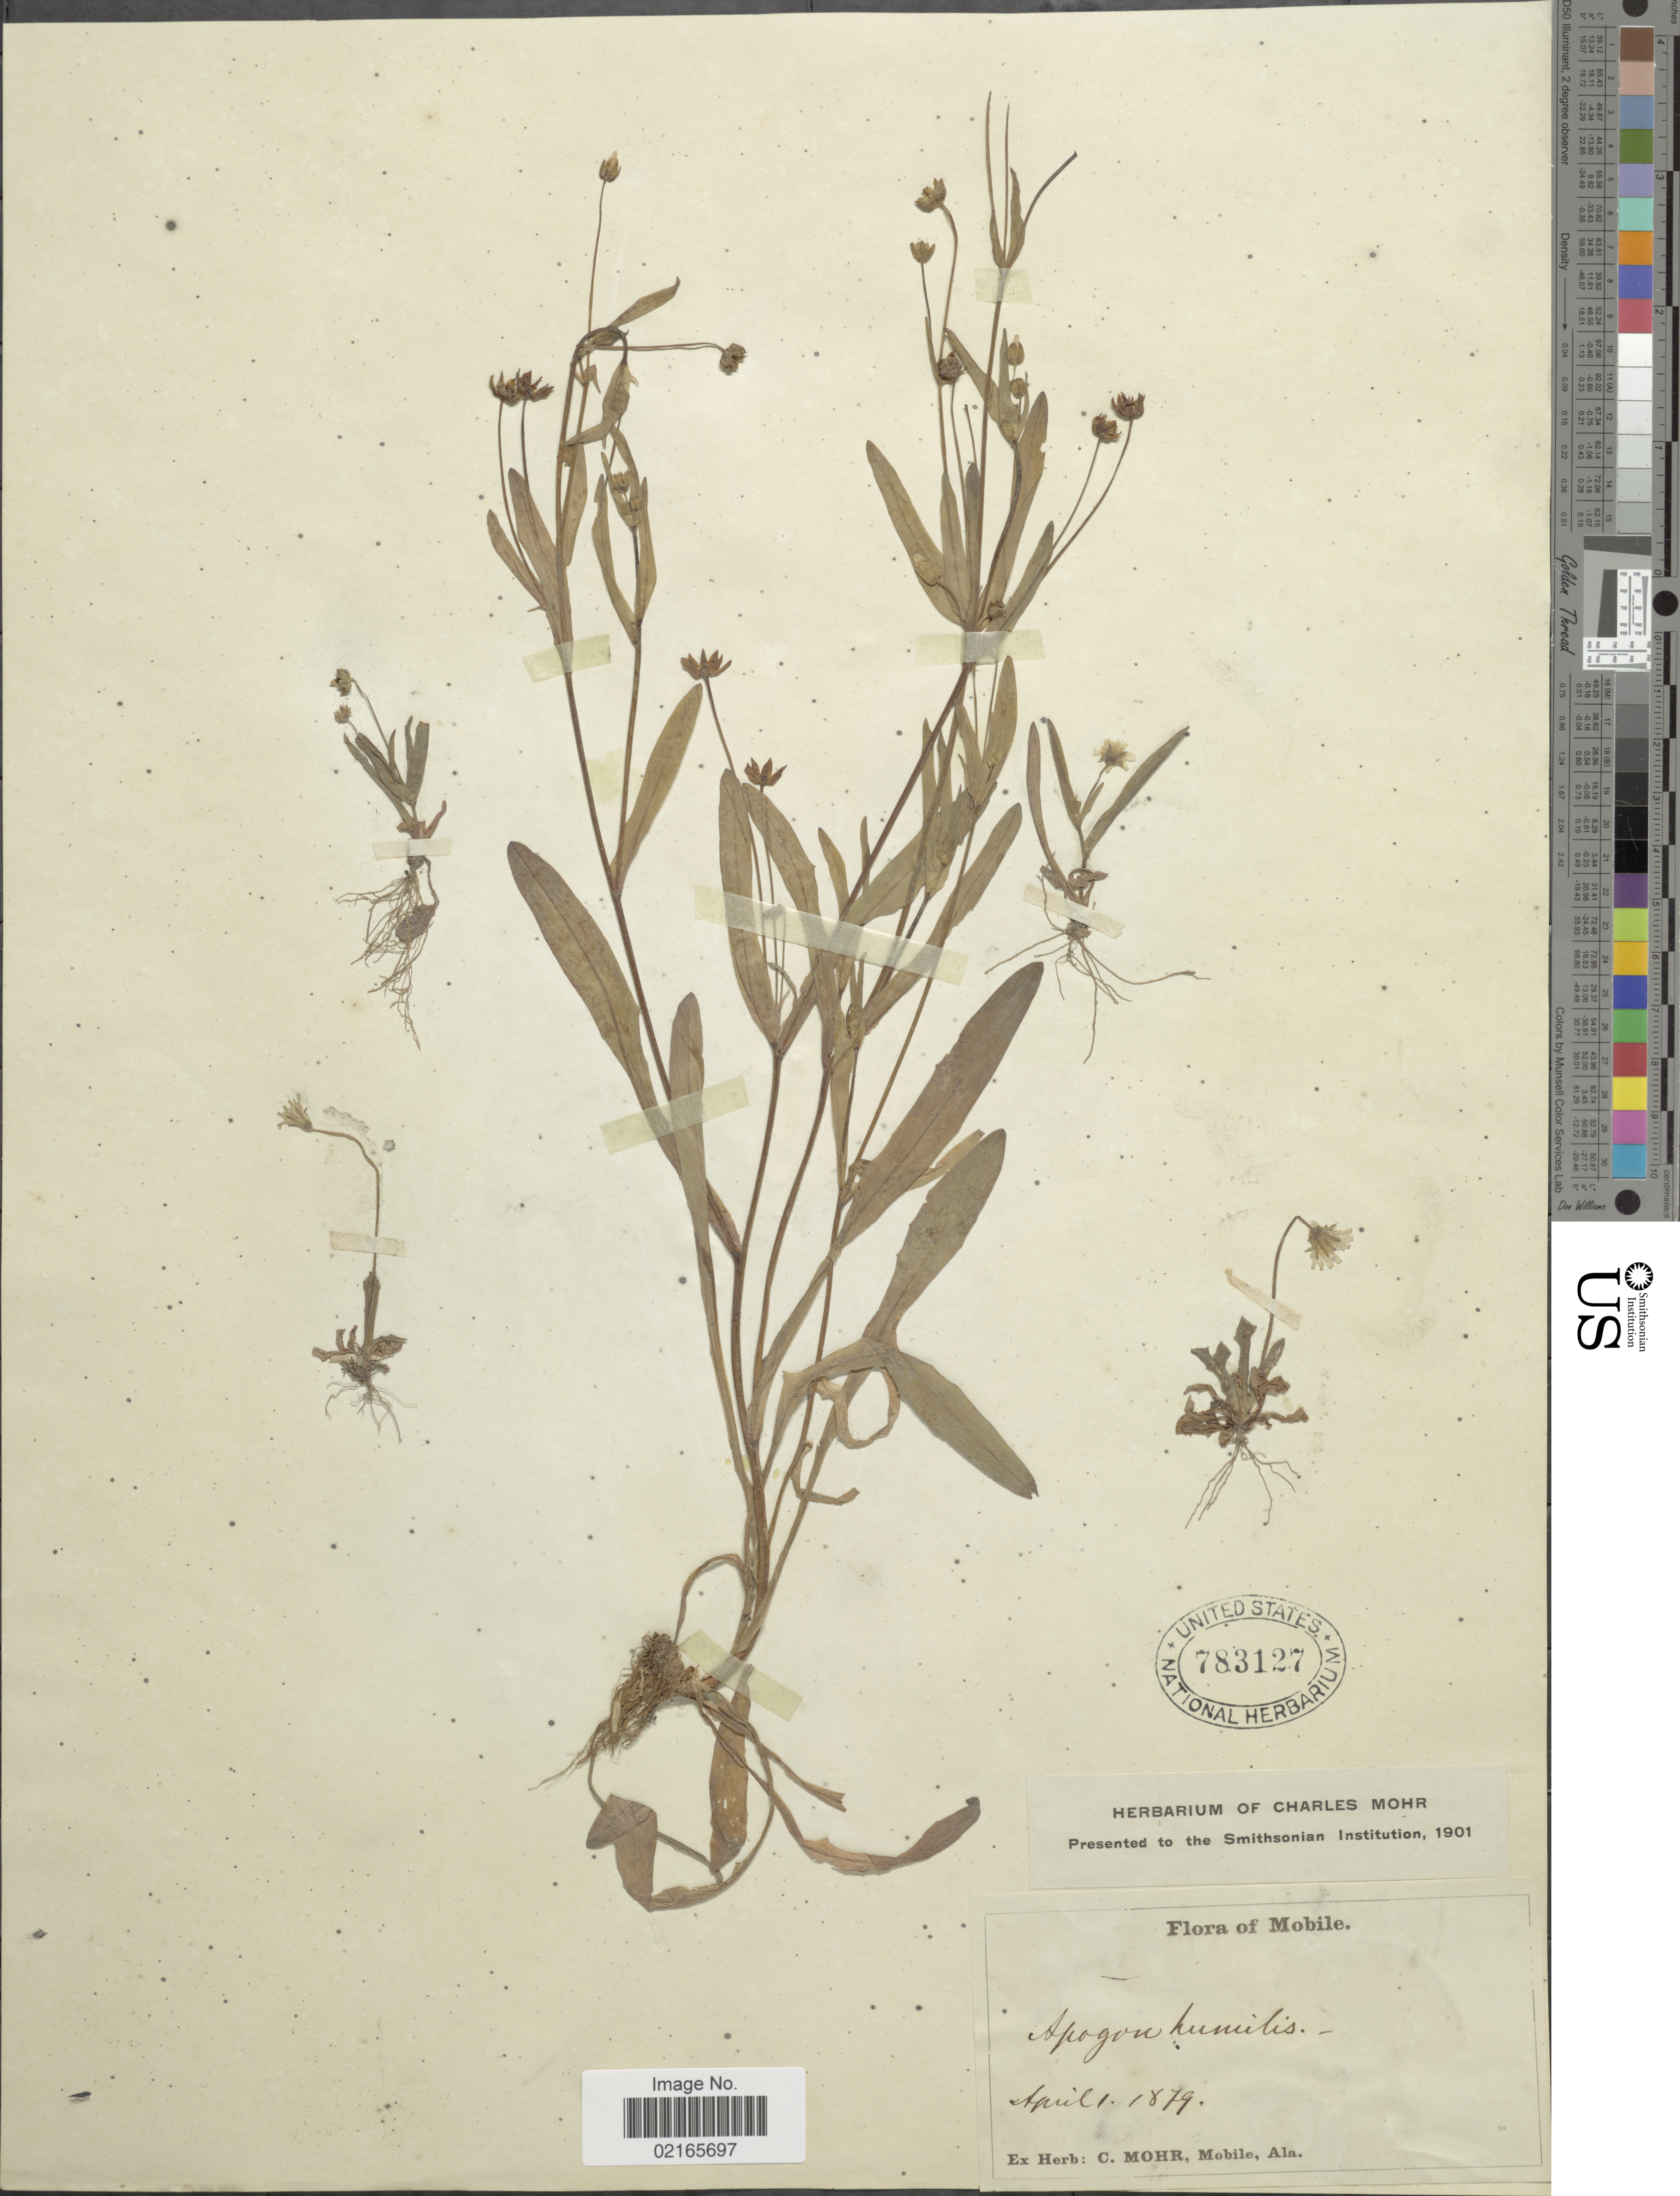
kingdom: Plantae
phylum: Tracheophyta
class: Magnoliopsida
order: Asterales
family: Asteraceae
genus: Krigia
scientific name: Krigia oppositifolia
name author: Raf.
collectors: ex herb. C. Mohr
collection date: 1879-04-01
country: United States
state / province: Alabama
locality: Mobile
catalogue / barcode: US 783127